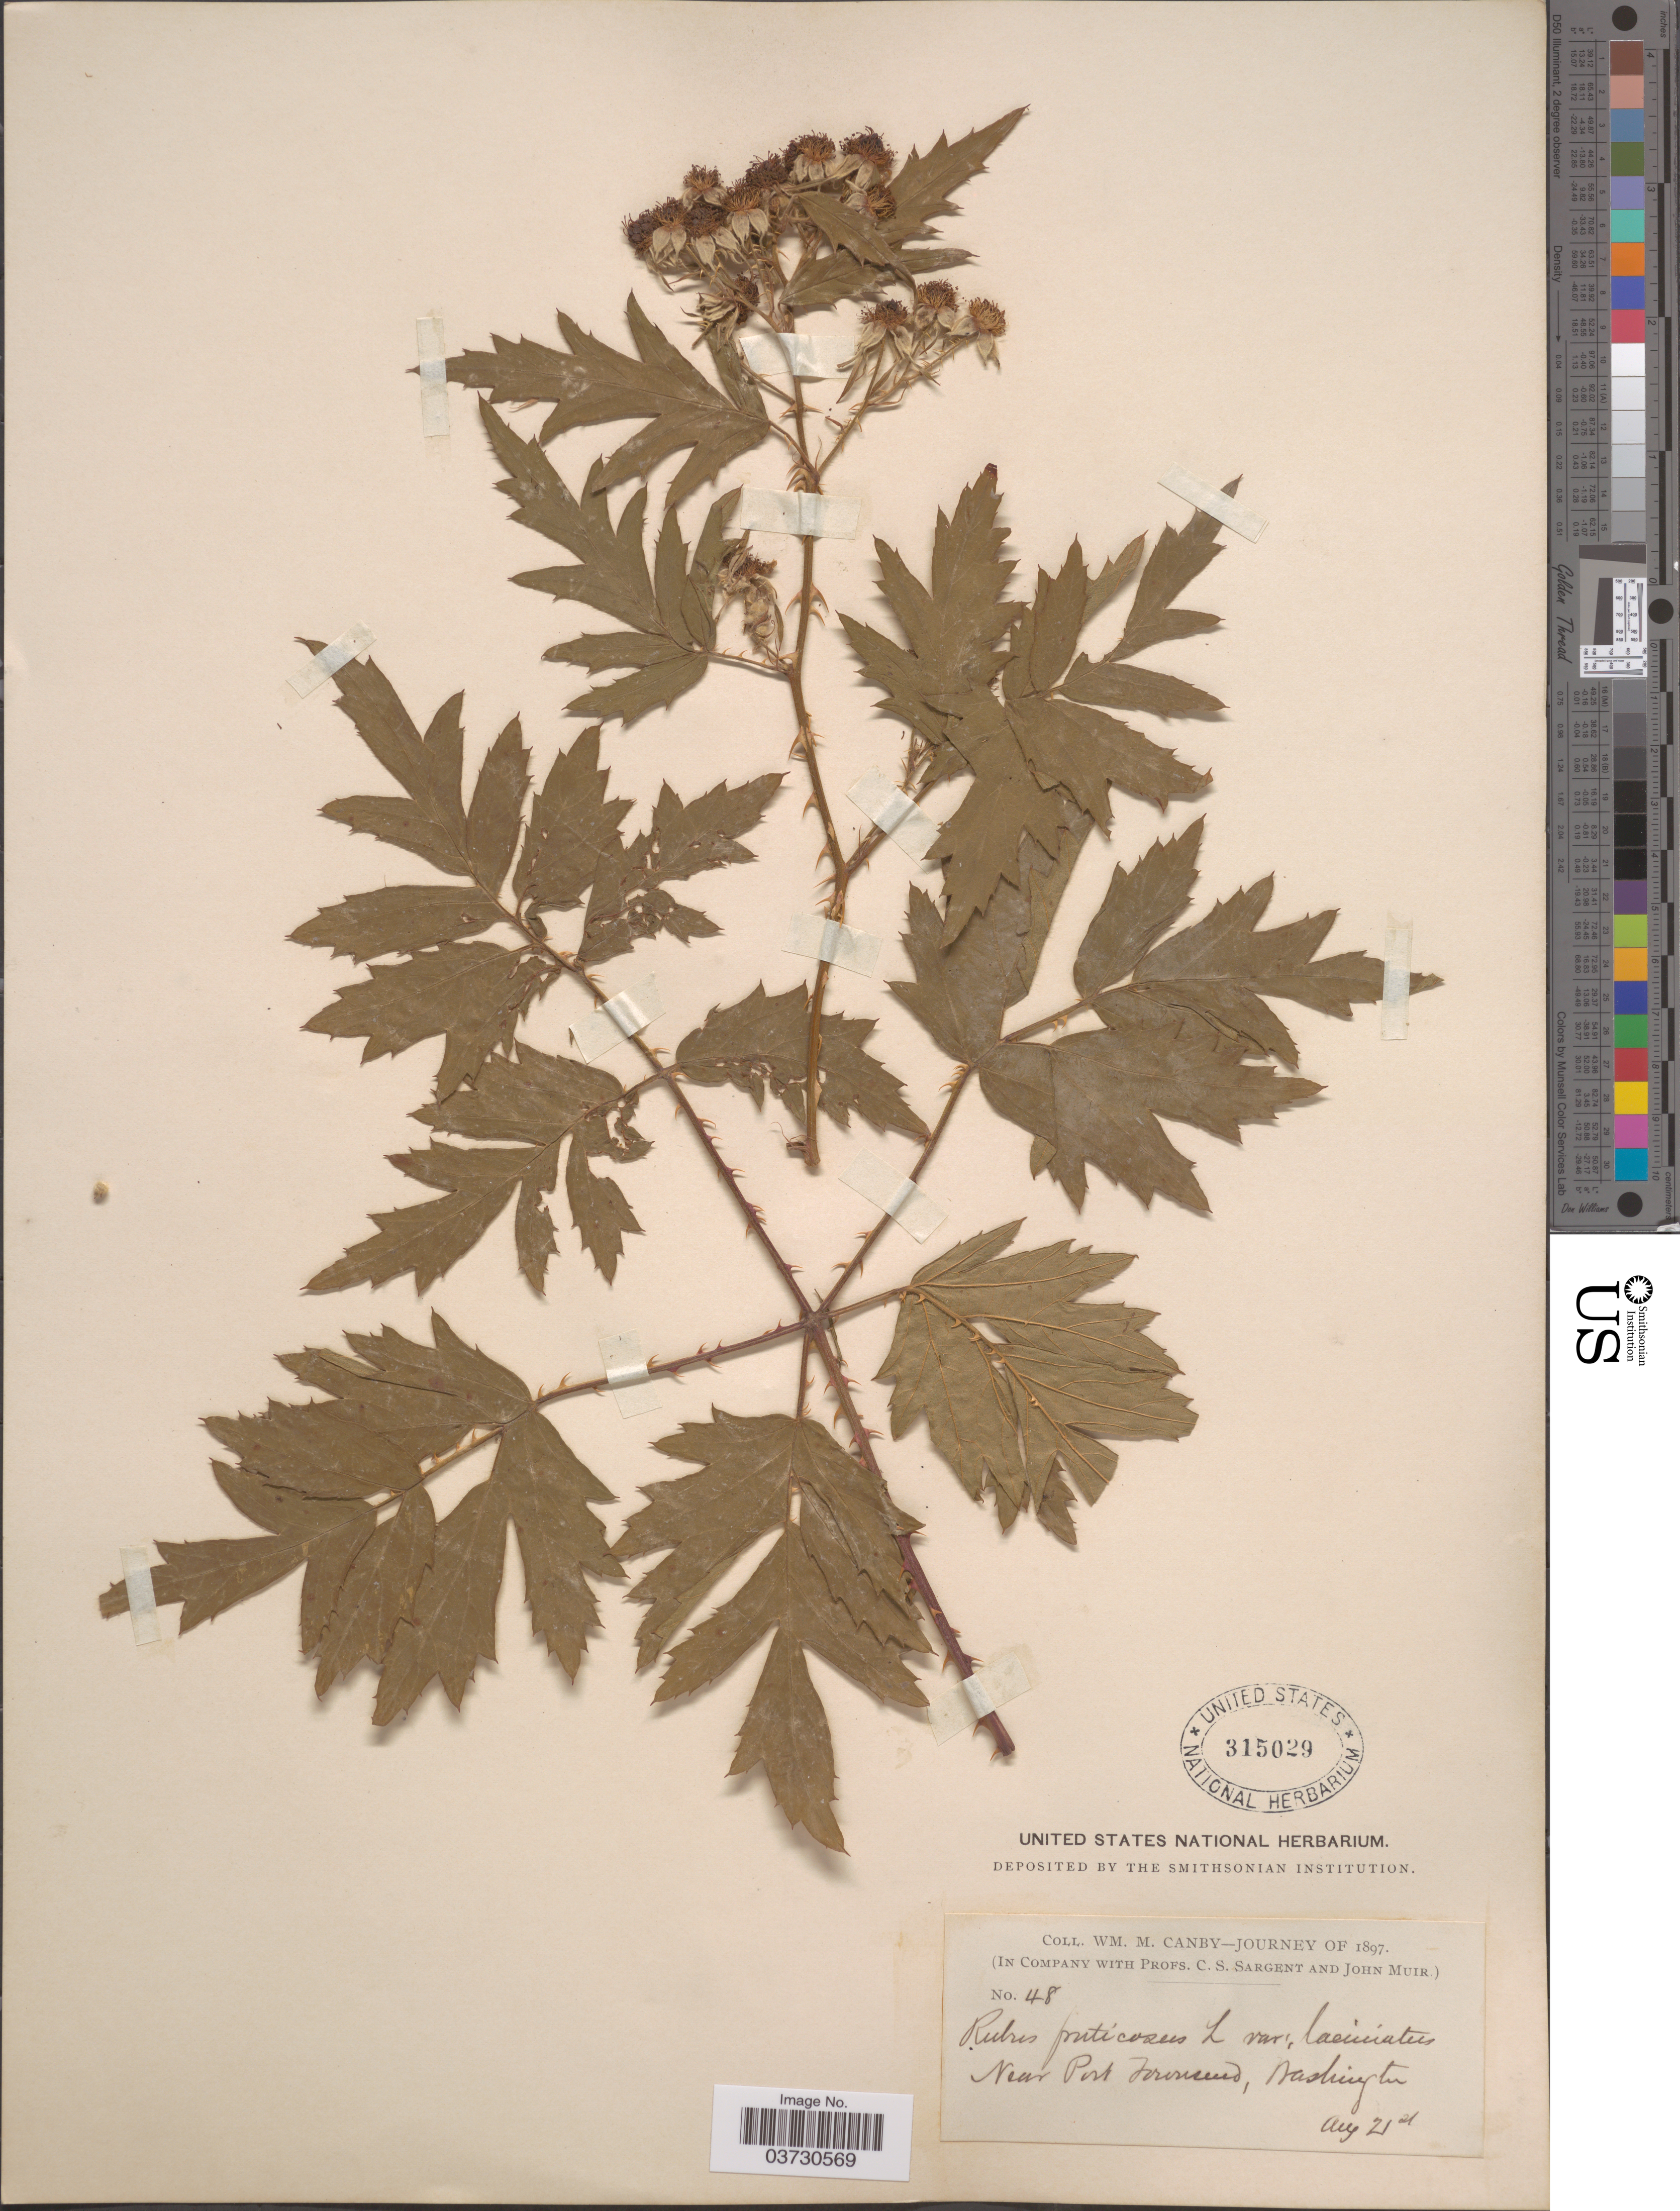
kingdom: Plantae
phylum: Tracheophyta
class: Magnoliopsida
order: Rosales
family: Rosaceae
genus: Rubus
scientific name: Rubus laciniatus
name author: Willd.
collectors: W. M. Canby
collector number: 48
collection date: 1897-08-21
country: United States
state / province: Washington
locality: Near Port Townsend.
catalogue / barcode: US 315029